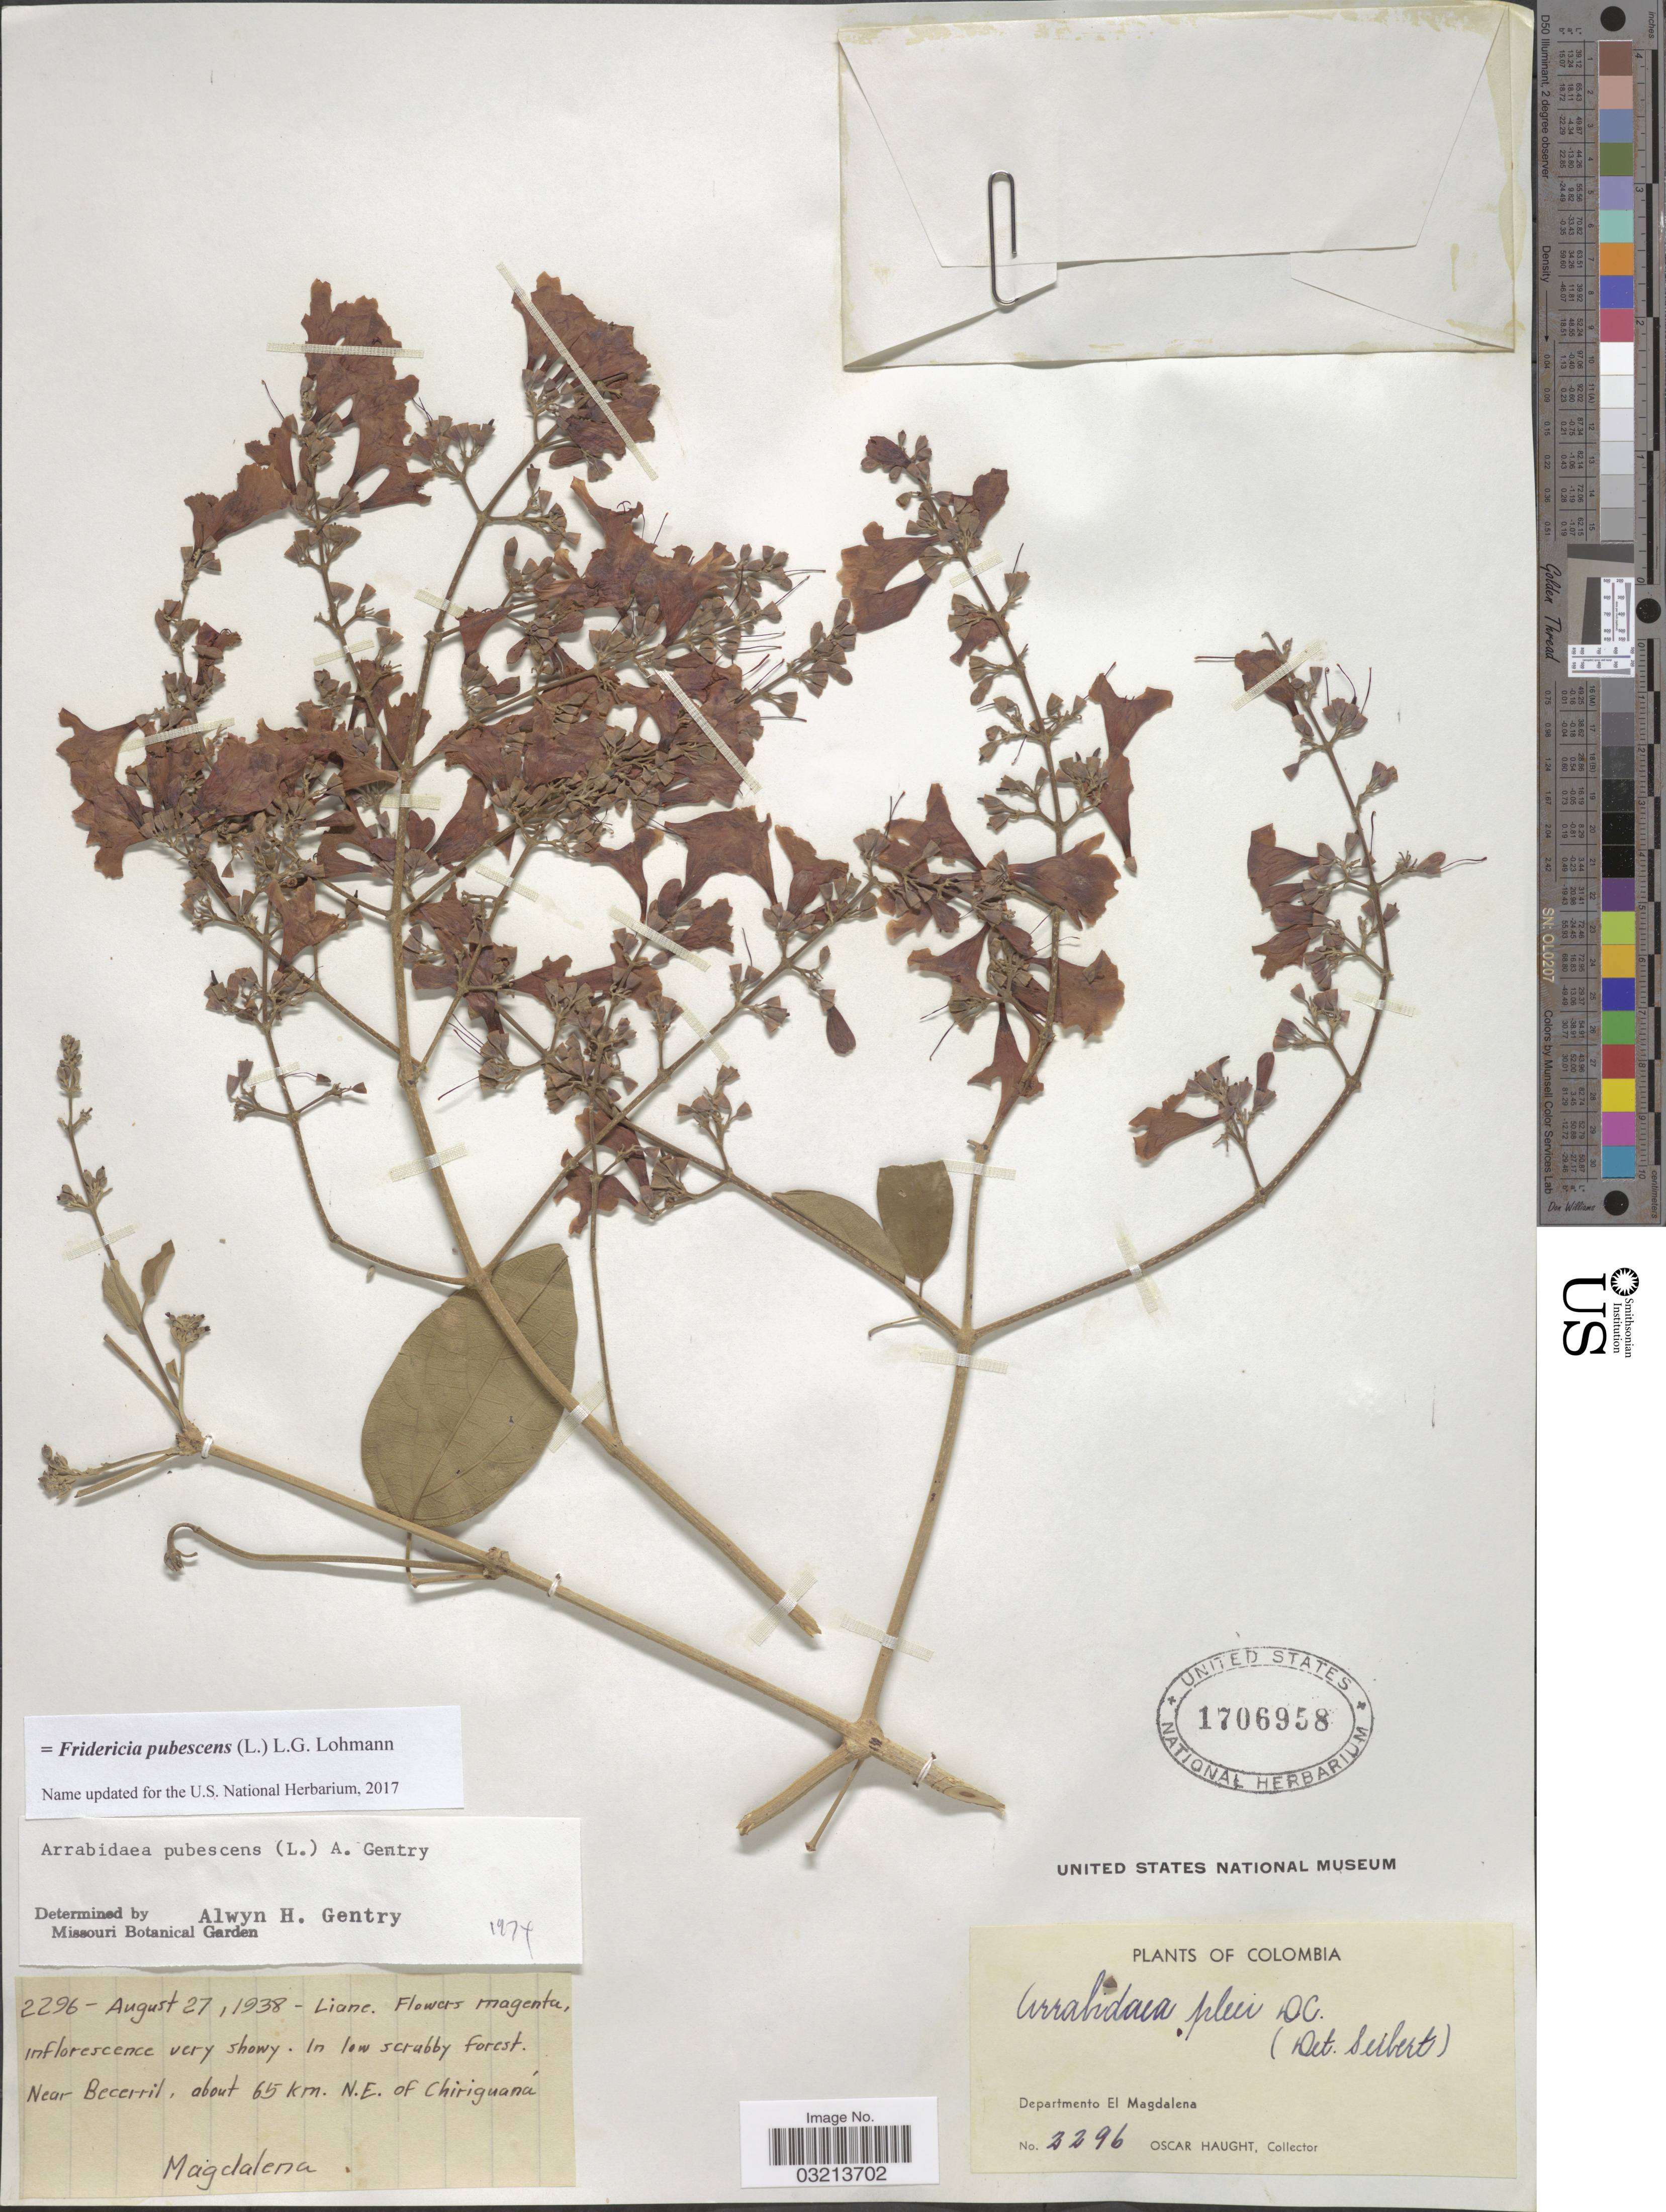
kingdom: Plantae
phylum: Tracheophyta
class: Magnoliopsida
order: Lamiales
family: Bignoniaceae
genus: Fridericia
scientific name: Fridericia pubescens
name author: (L.) L.G. Lohmann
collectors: O. Haught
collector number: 2296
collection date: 1938-08-27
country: Colombia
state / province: Magdalena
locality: Departmento El Magdalena. Near Becerril, about 65 km. N.E. of Chiriguaná.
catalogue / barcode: US 1706958